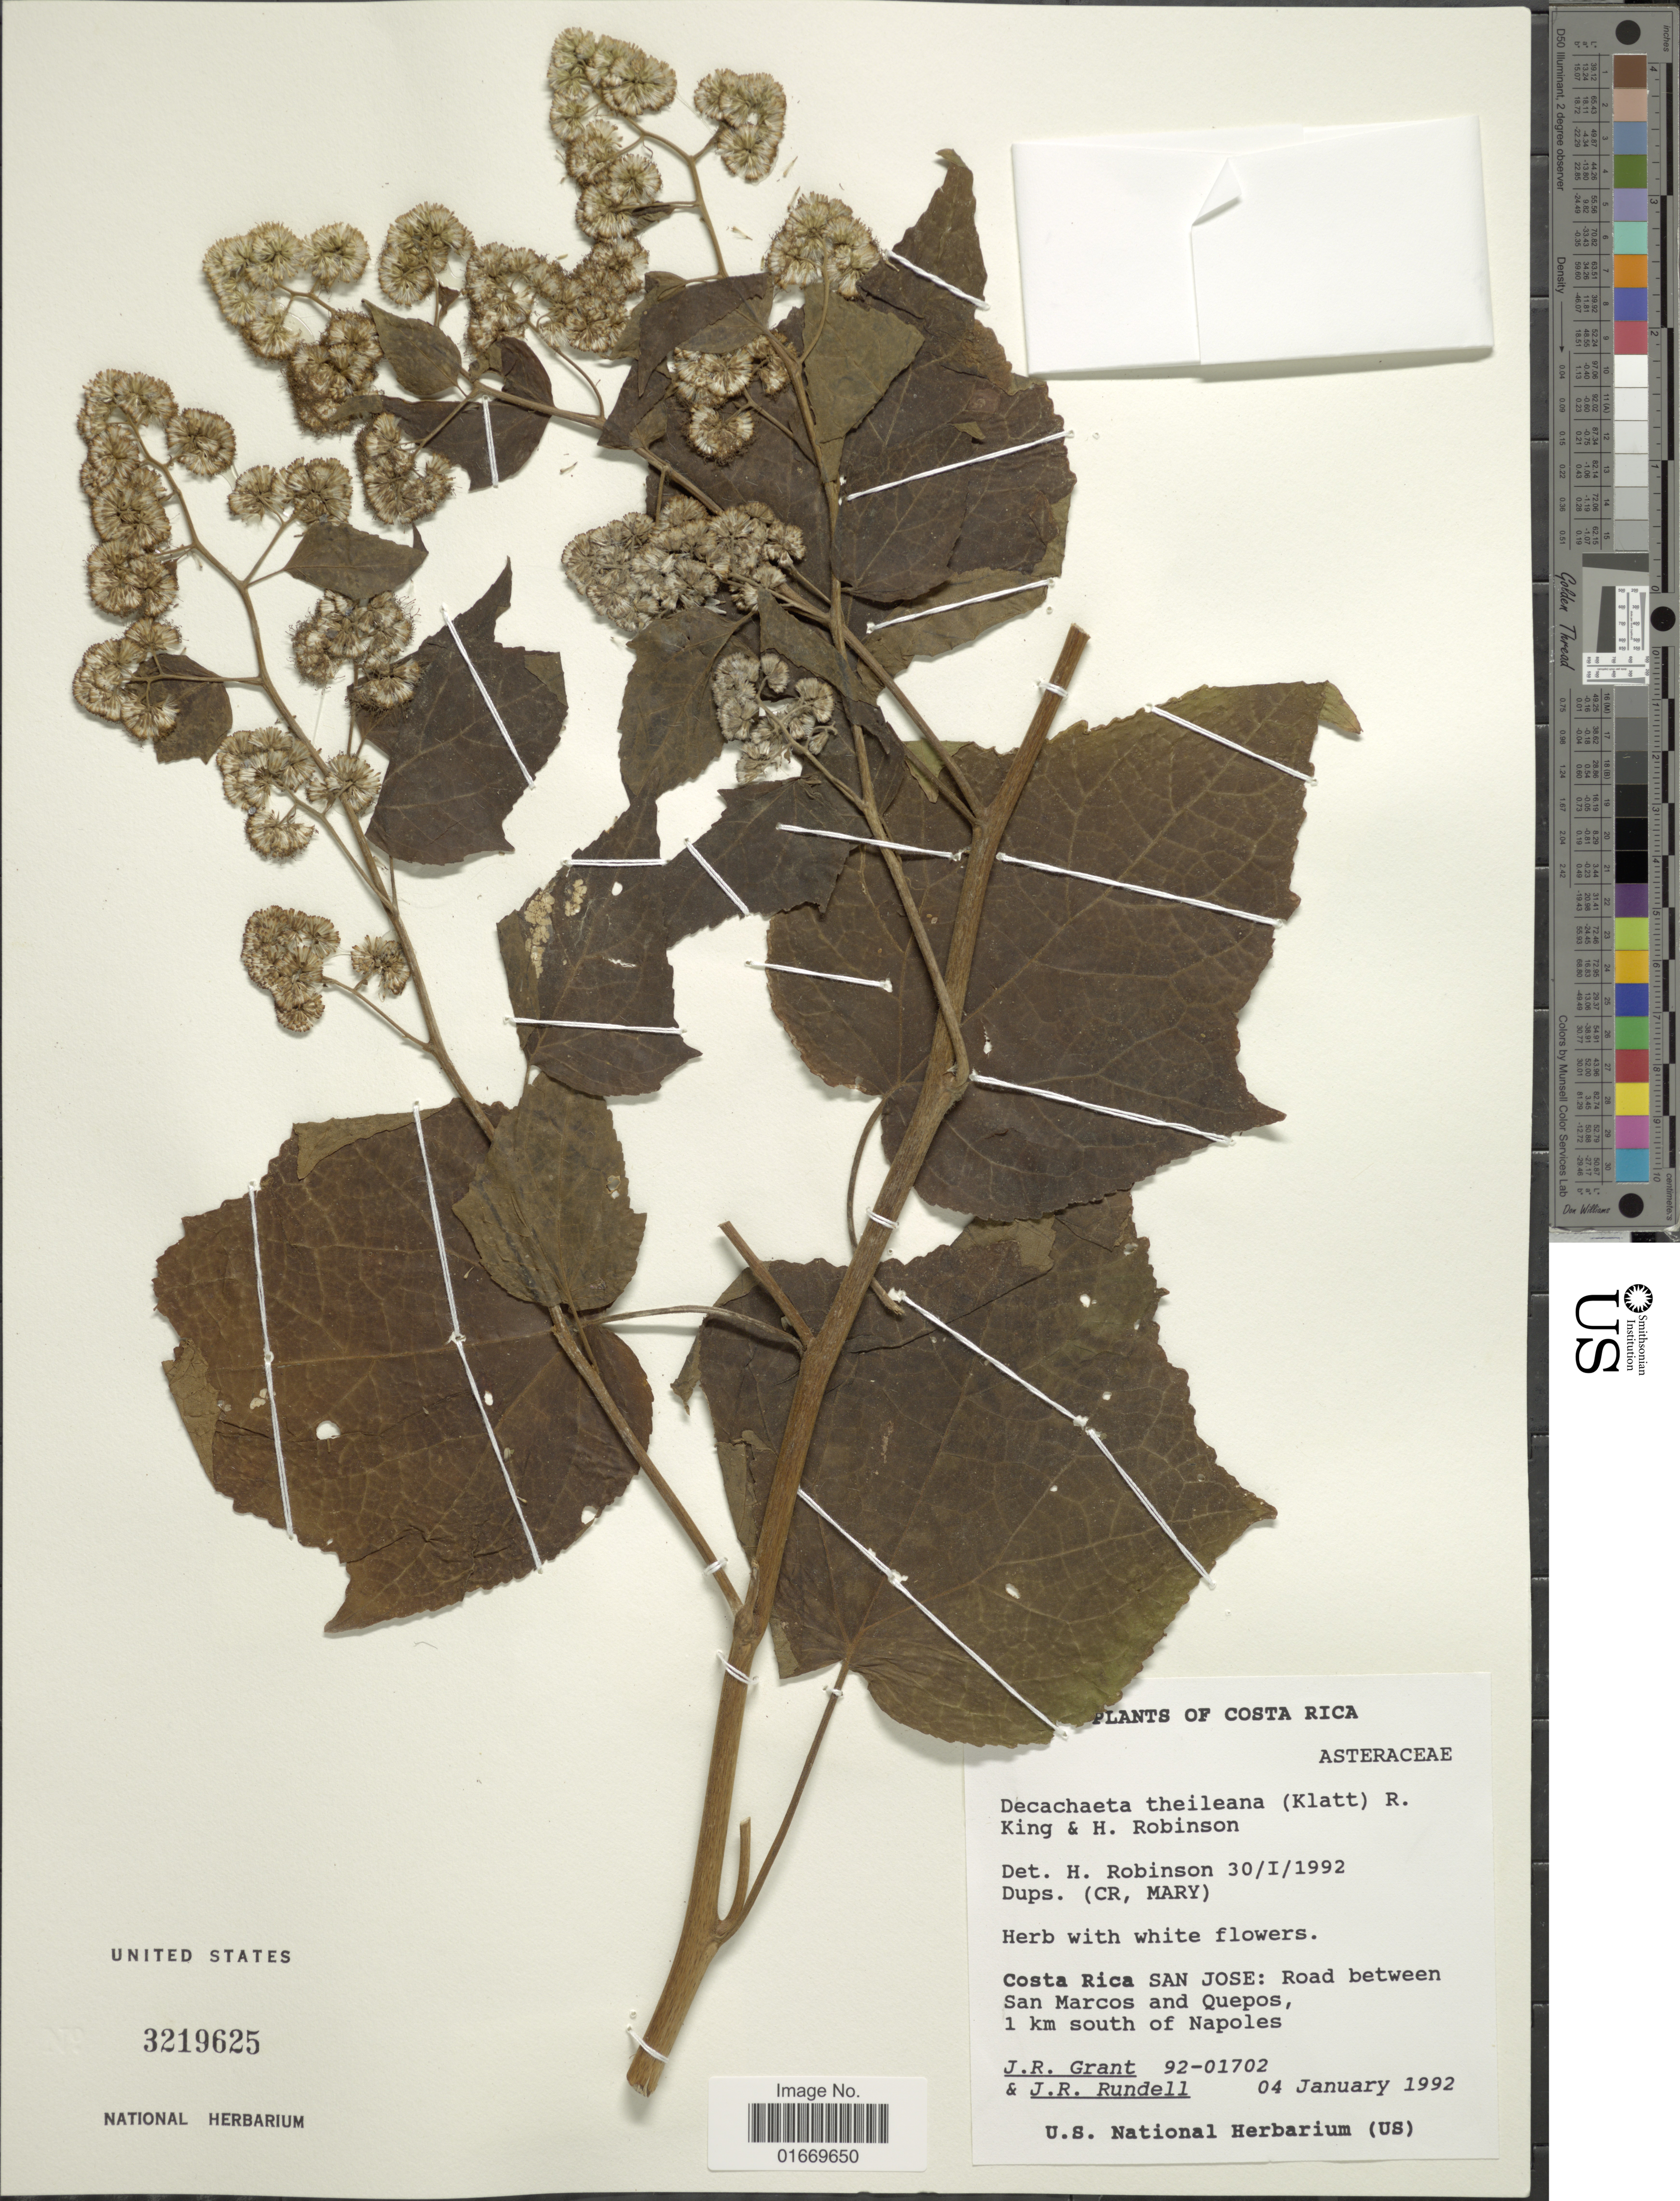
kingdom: Plantae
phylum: Tracheophyta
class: Magnoliopsida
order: Asterales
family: Asteraceae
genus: Decachaeta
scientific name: Decachaeta thieleana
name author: (Klatt) R.M. King & H. Rob.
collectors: J. Grant & J. R. Rundell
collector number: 92-01702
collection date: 1992-01-04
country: Costa Rica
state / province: San José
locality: Costa Rica. San Jose: Road between San marcos and Quepos, 1 km south of napoles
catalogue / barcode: US 3219625